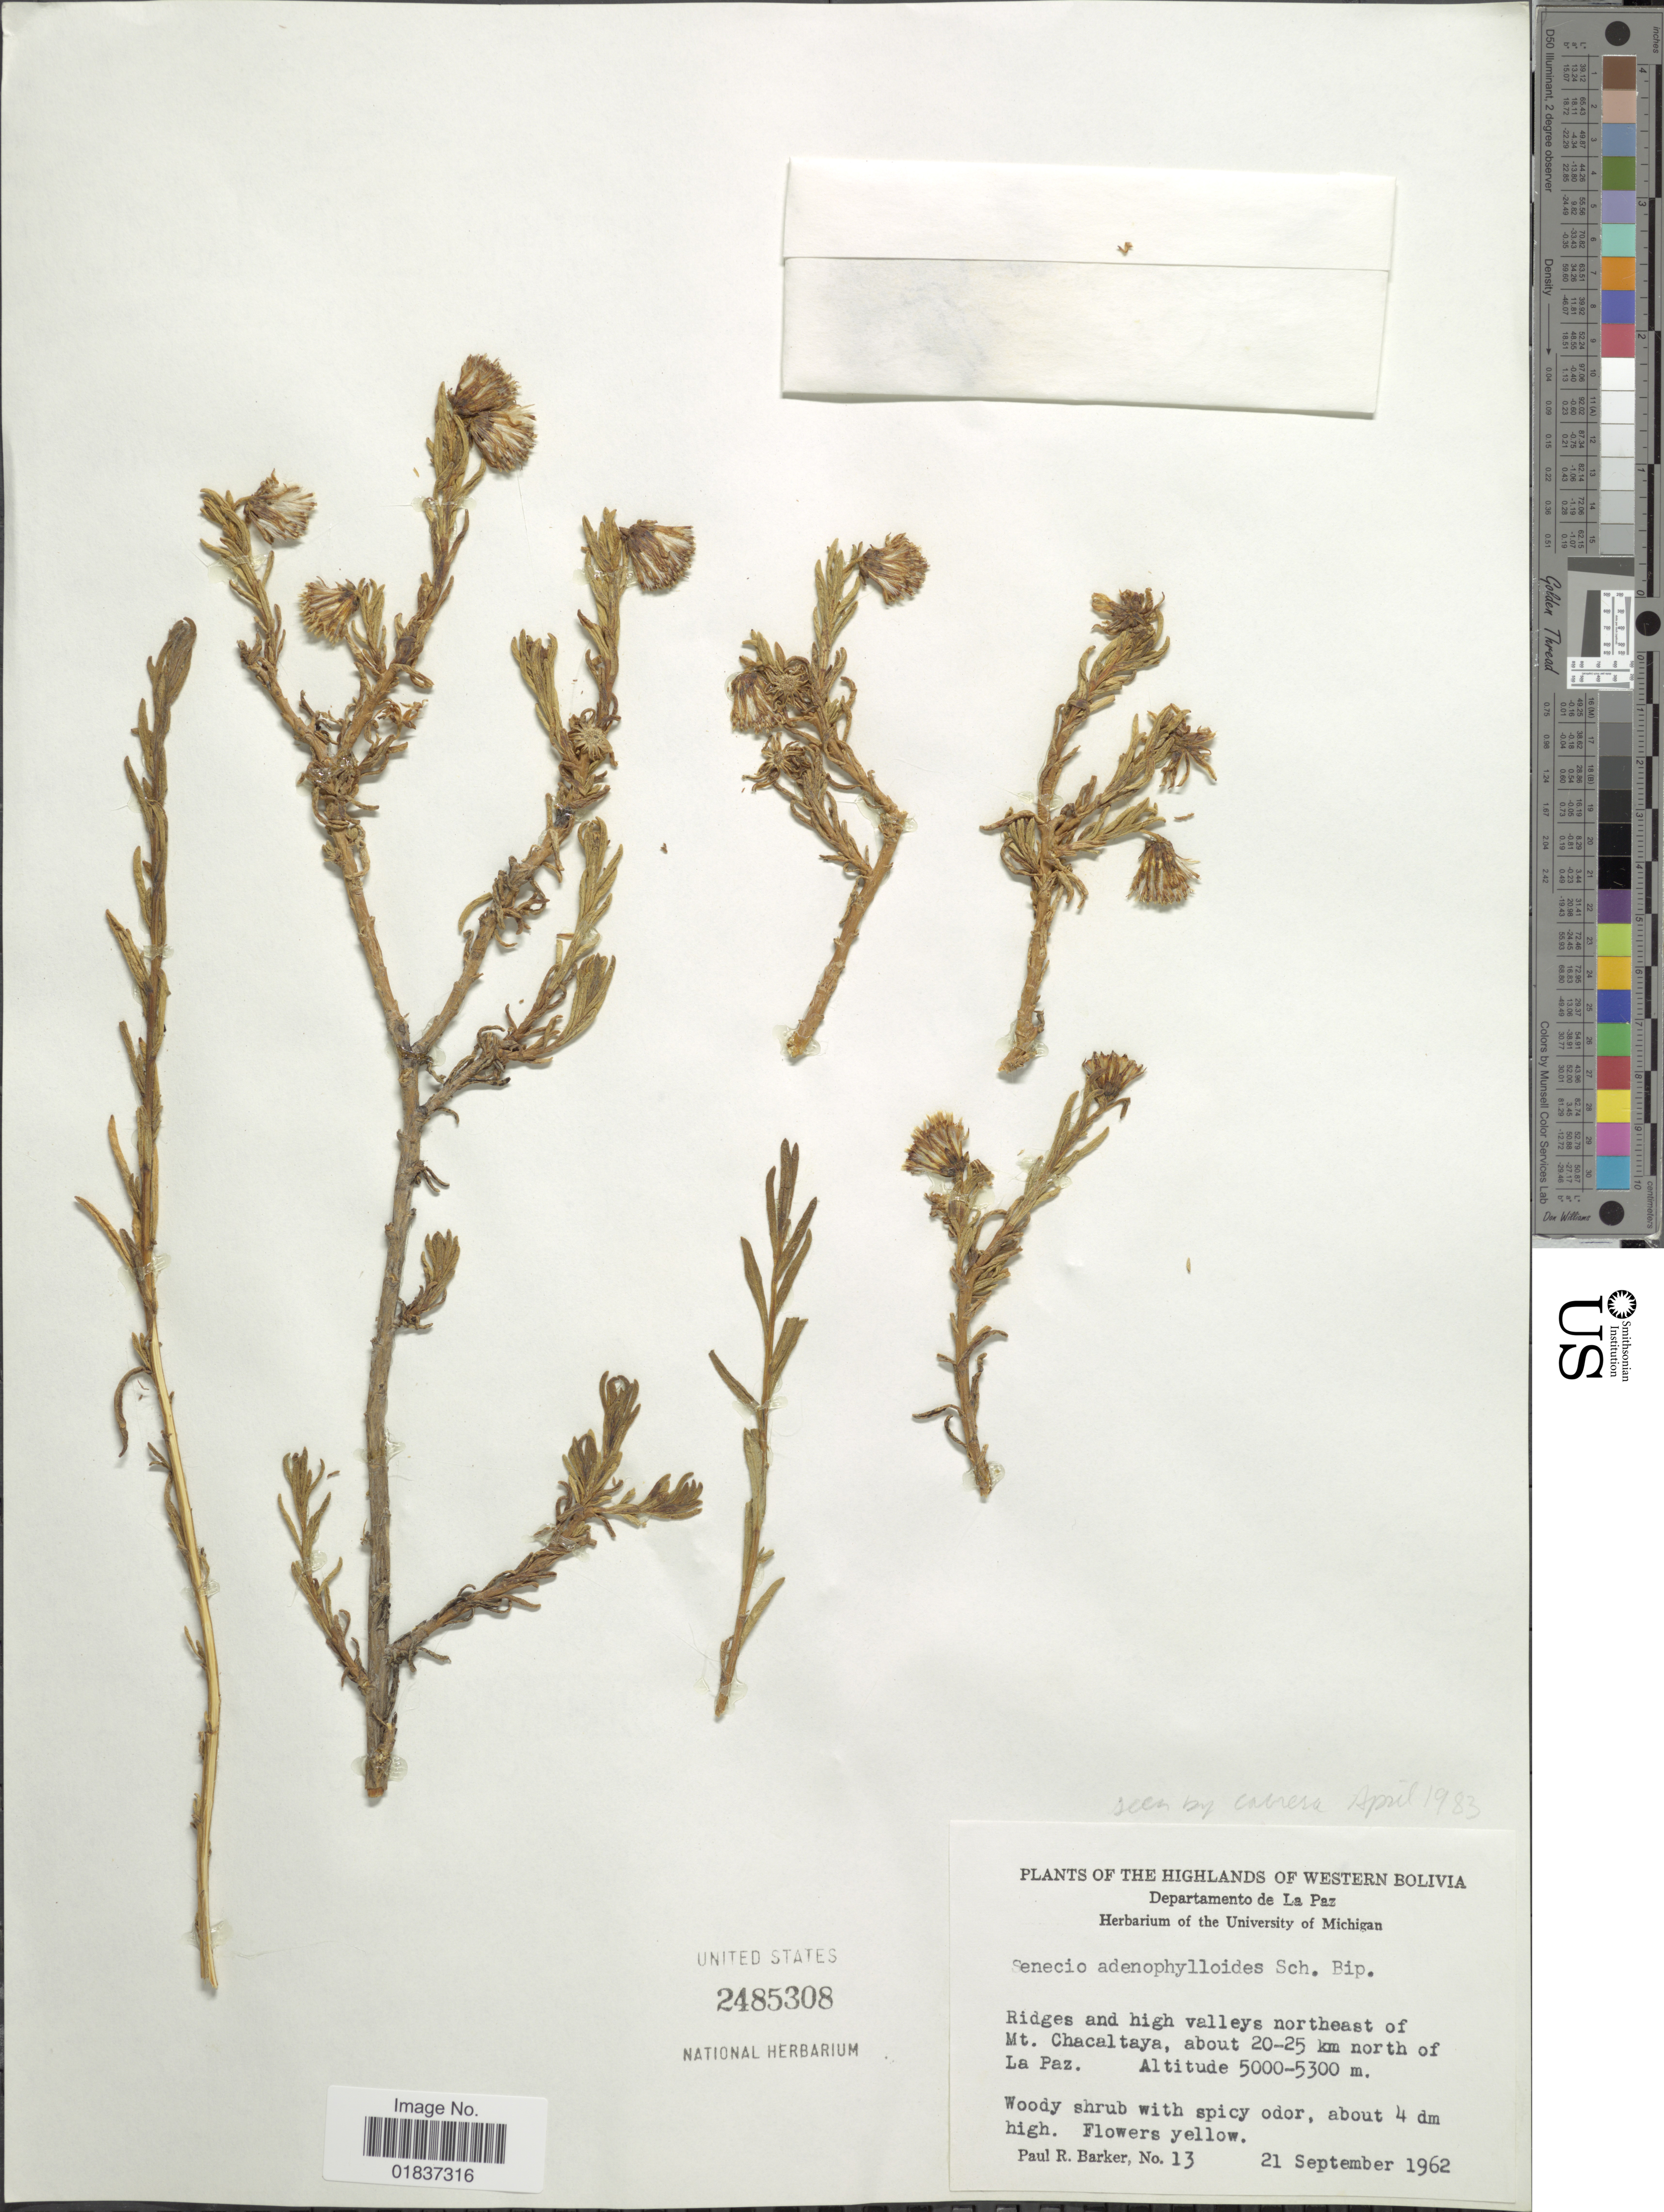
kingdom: Plantae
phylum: Tracheophyta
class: Magnoliopsida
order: Asterales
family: Asteraceae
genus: Senecio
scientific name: Senecio rufescens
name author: DC.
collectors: P. R. Barker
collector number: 13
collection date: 1962-09-21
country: Bolivia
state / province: La Paz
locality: Departamento de La Paz. Ridges and high valleys northeast of Mt. Chacaltaya, about 20-25 km north of La Paz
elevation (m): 5000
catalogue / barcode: US 2485308